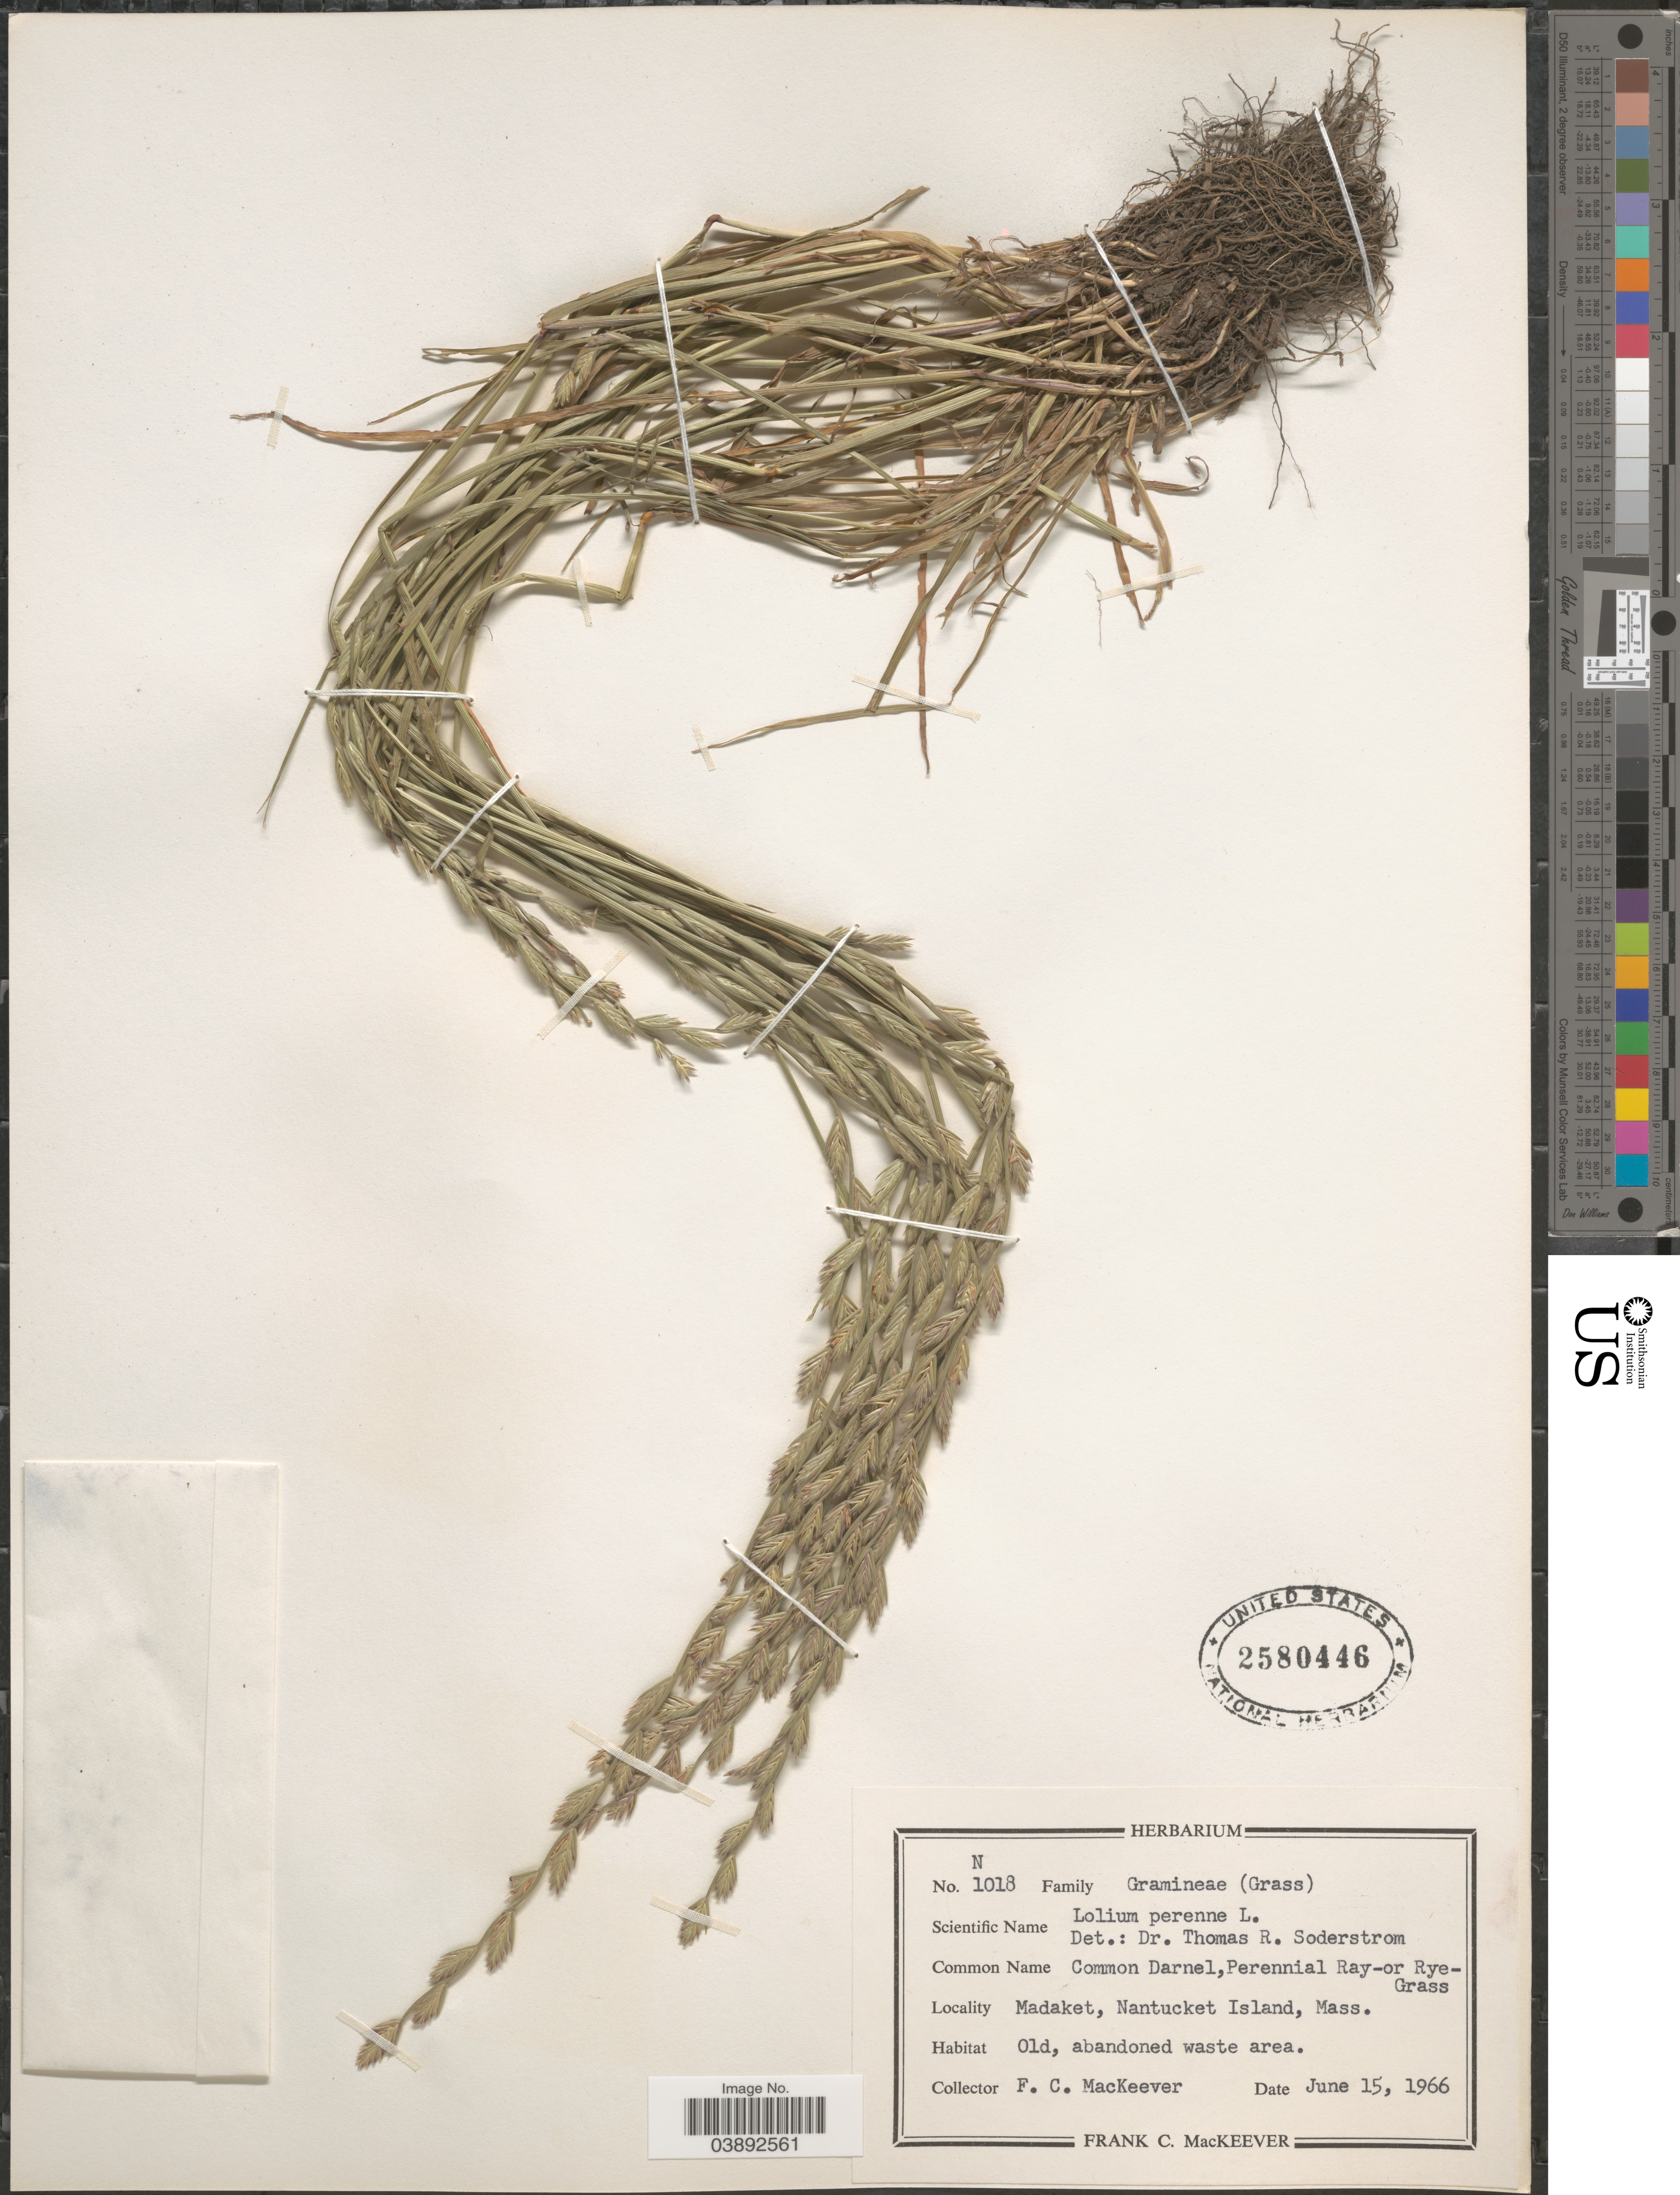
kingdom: Plantae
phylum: Tracheophyta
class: Liliopsida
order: Poales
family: Poaceae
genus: Lolium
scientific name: Lolium perenne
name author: L.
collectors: F. C. MacKeever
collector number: N 1018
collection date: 1966-06-15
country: United States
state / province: Massachusetts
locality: Madaket, Nantucket Island.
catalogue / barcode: US 2580446